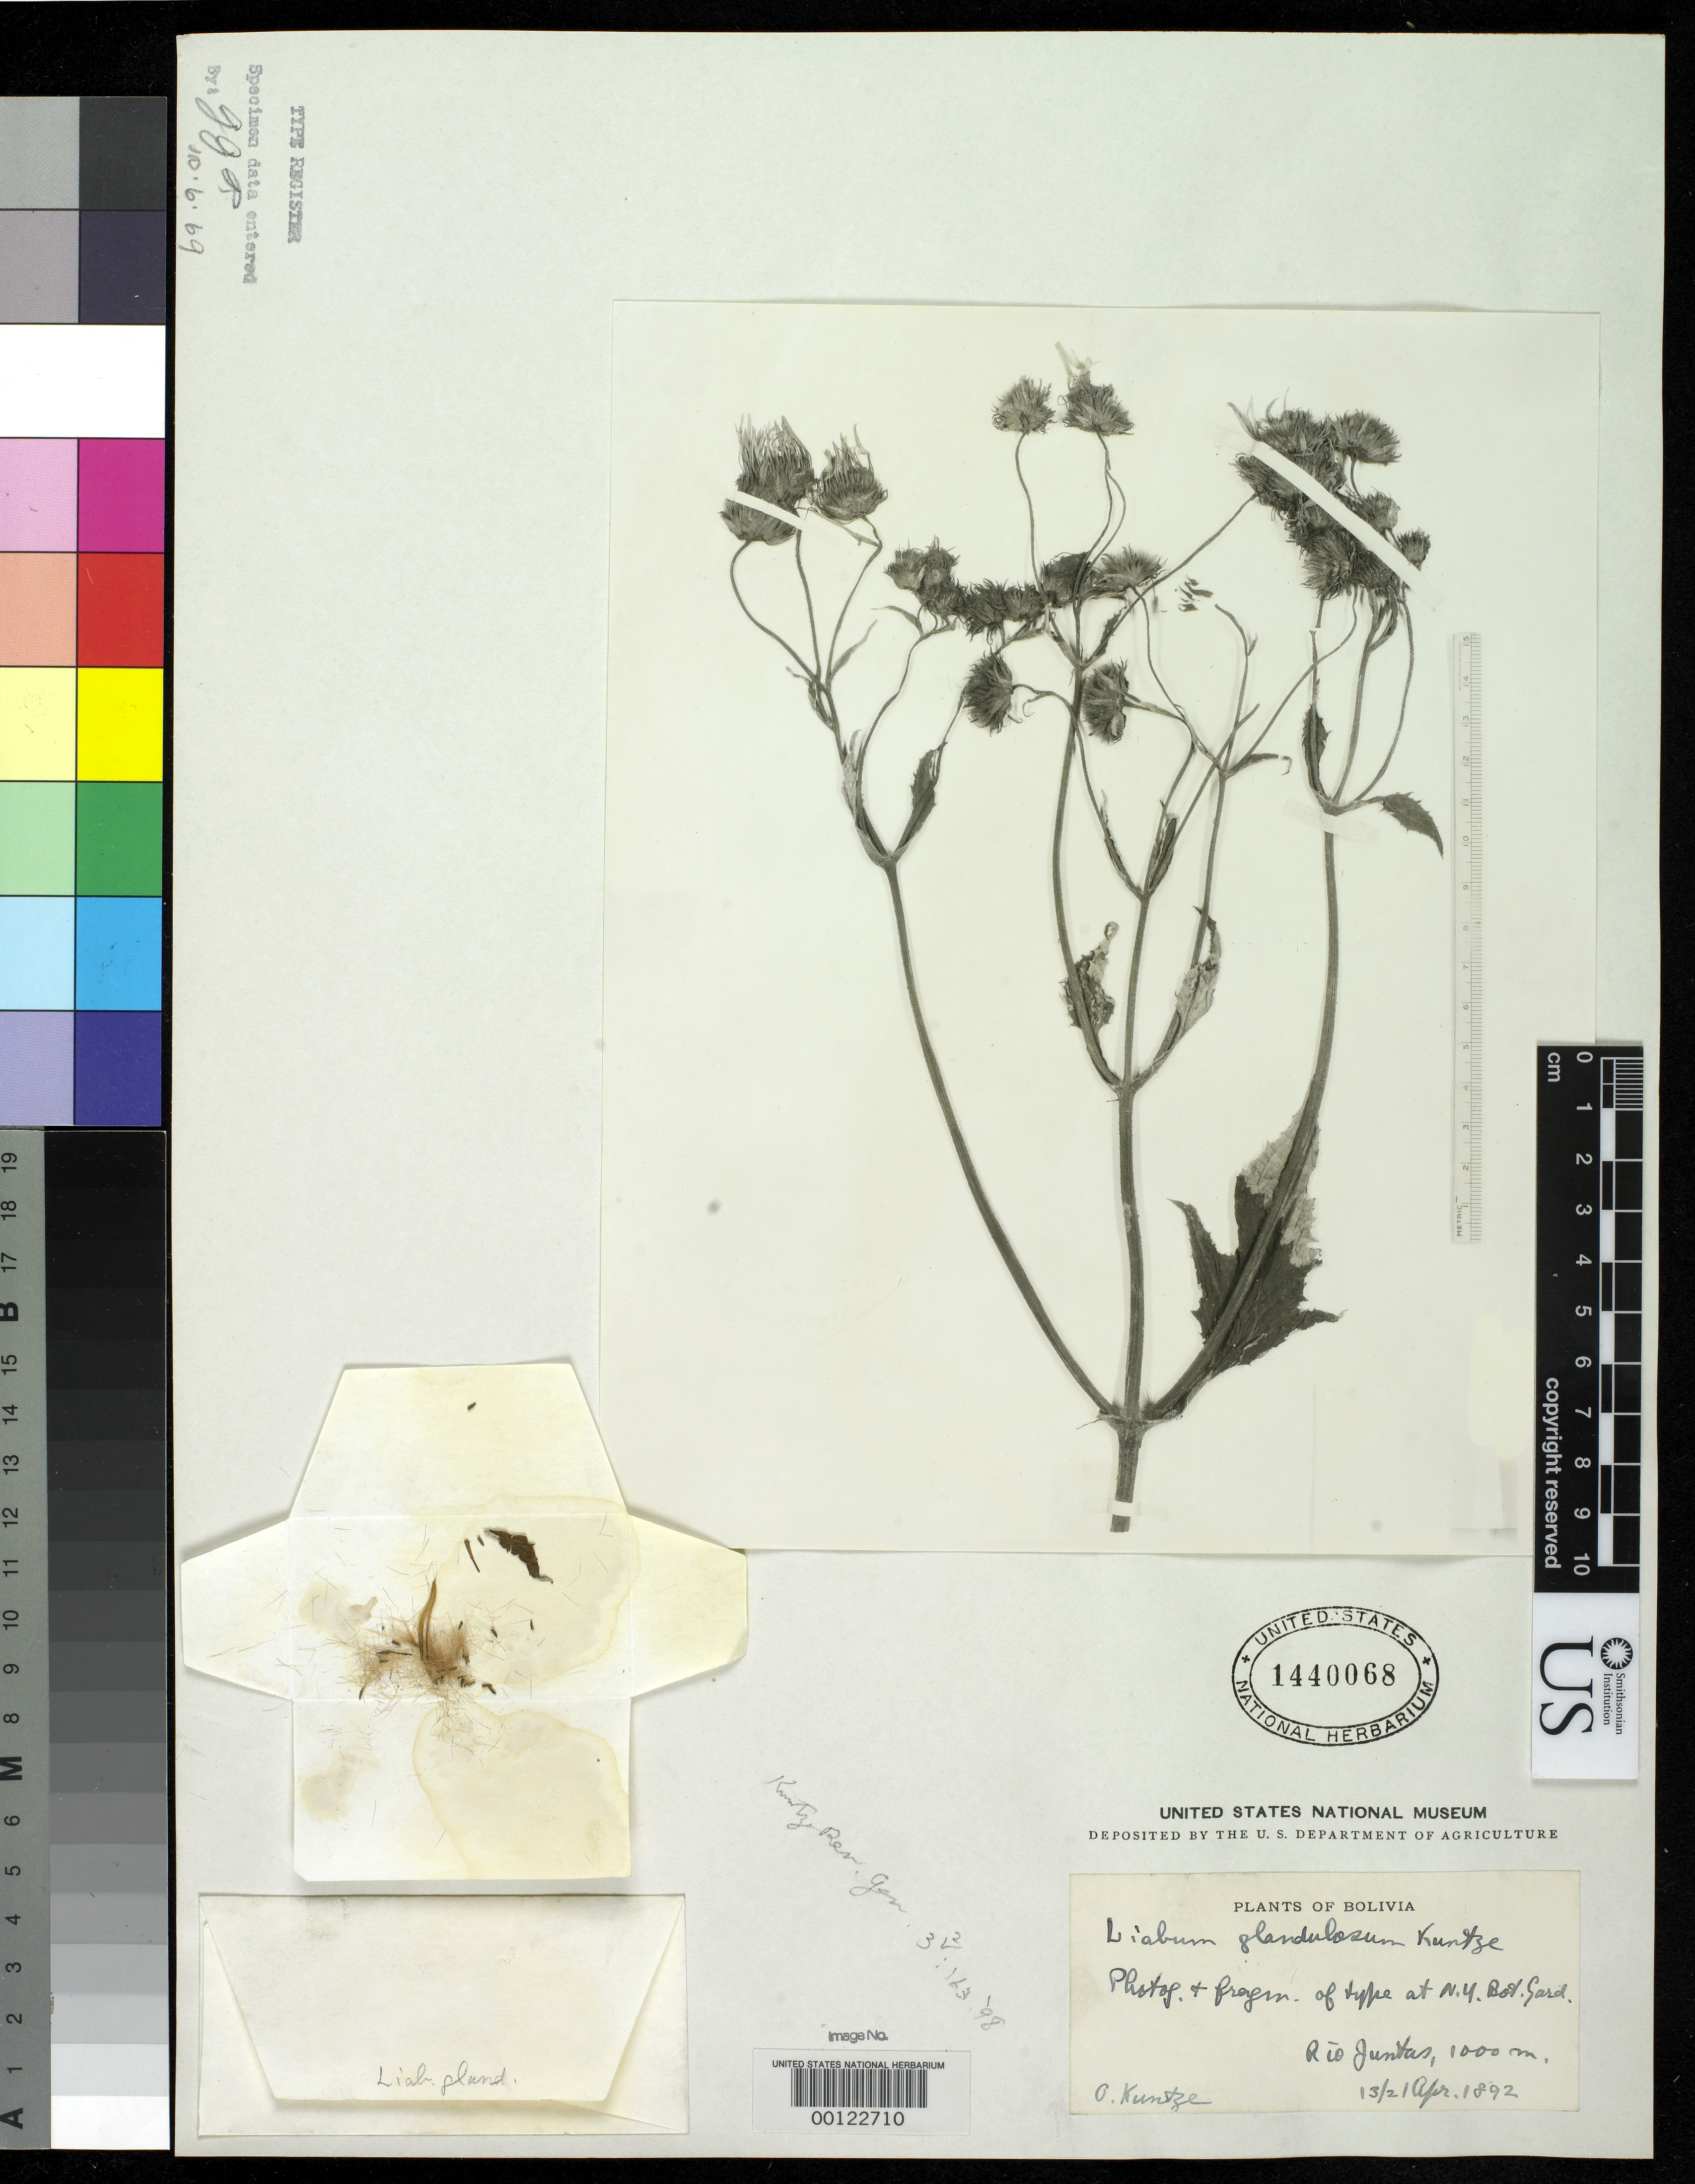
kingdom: Plantae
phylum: Tracheophyta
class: Magnoliopsida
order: Asterales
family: Asteraceae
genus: Liabum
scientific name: Liabum glandulosum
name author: Kuntze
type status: Type Fragment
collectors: C.E.O. Kuntze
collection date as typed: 13 Apr 1892 to 21 Apr 1892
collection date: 1892-04-13/1892-04-21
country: Bolivia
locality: Rio Juntas.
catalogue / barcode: US 1440068